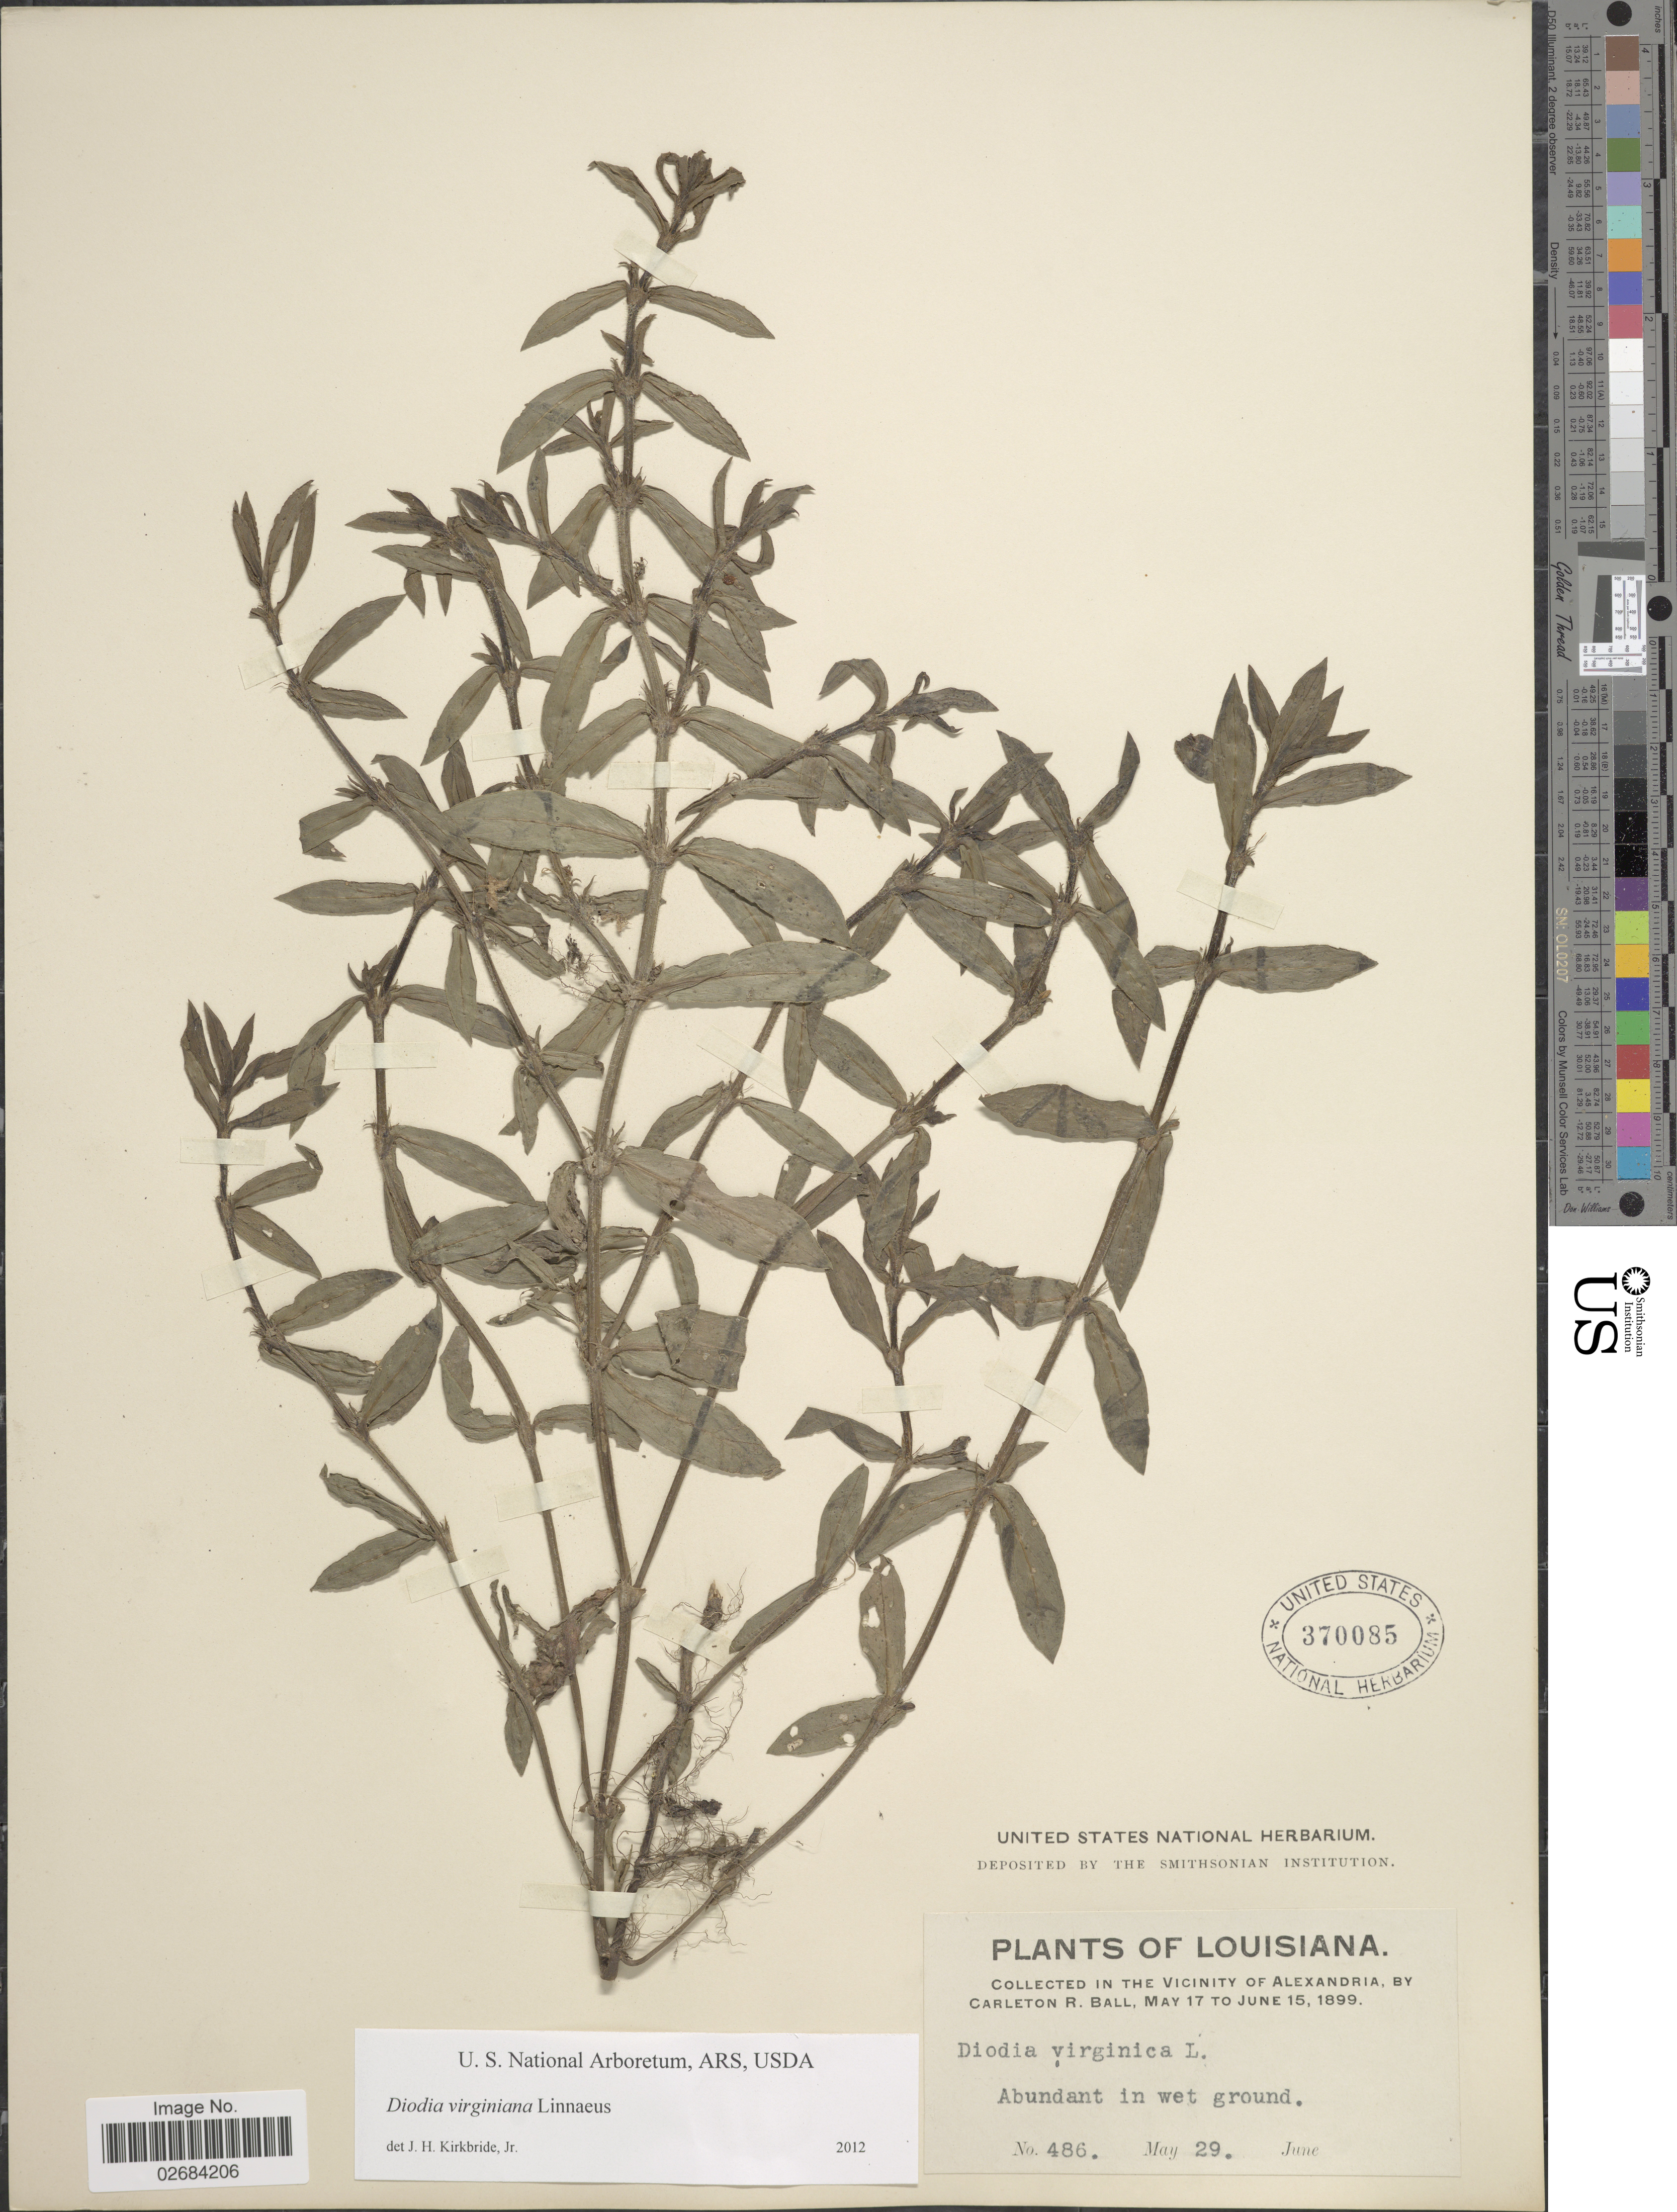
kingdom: Plantae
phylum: Tracheophyta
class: Magnoliopsida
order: Gentianales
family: Rubiaceae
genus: Diodia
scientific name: Diodia virginiana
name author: L.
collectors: C. R. Ball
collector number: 486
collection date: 1899-05-29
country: United States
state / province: Louisiana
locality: In the Vicinity of Alexandria, abundant in wet ground.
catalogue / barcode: US 370085